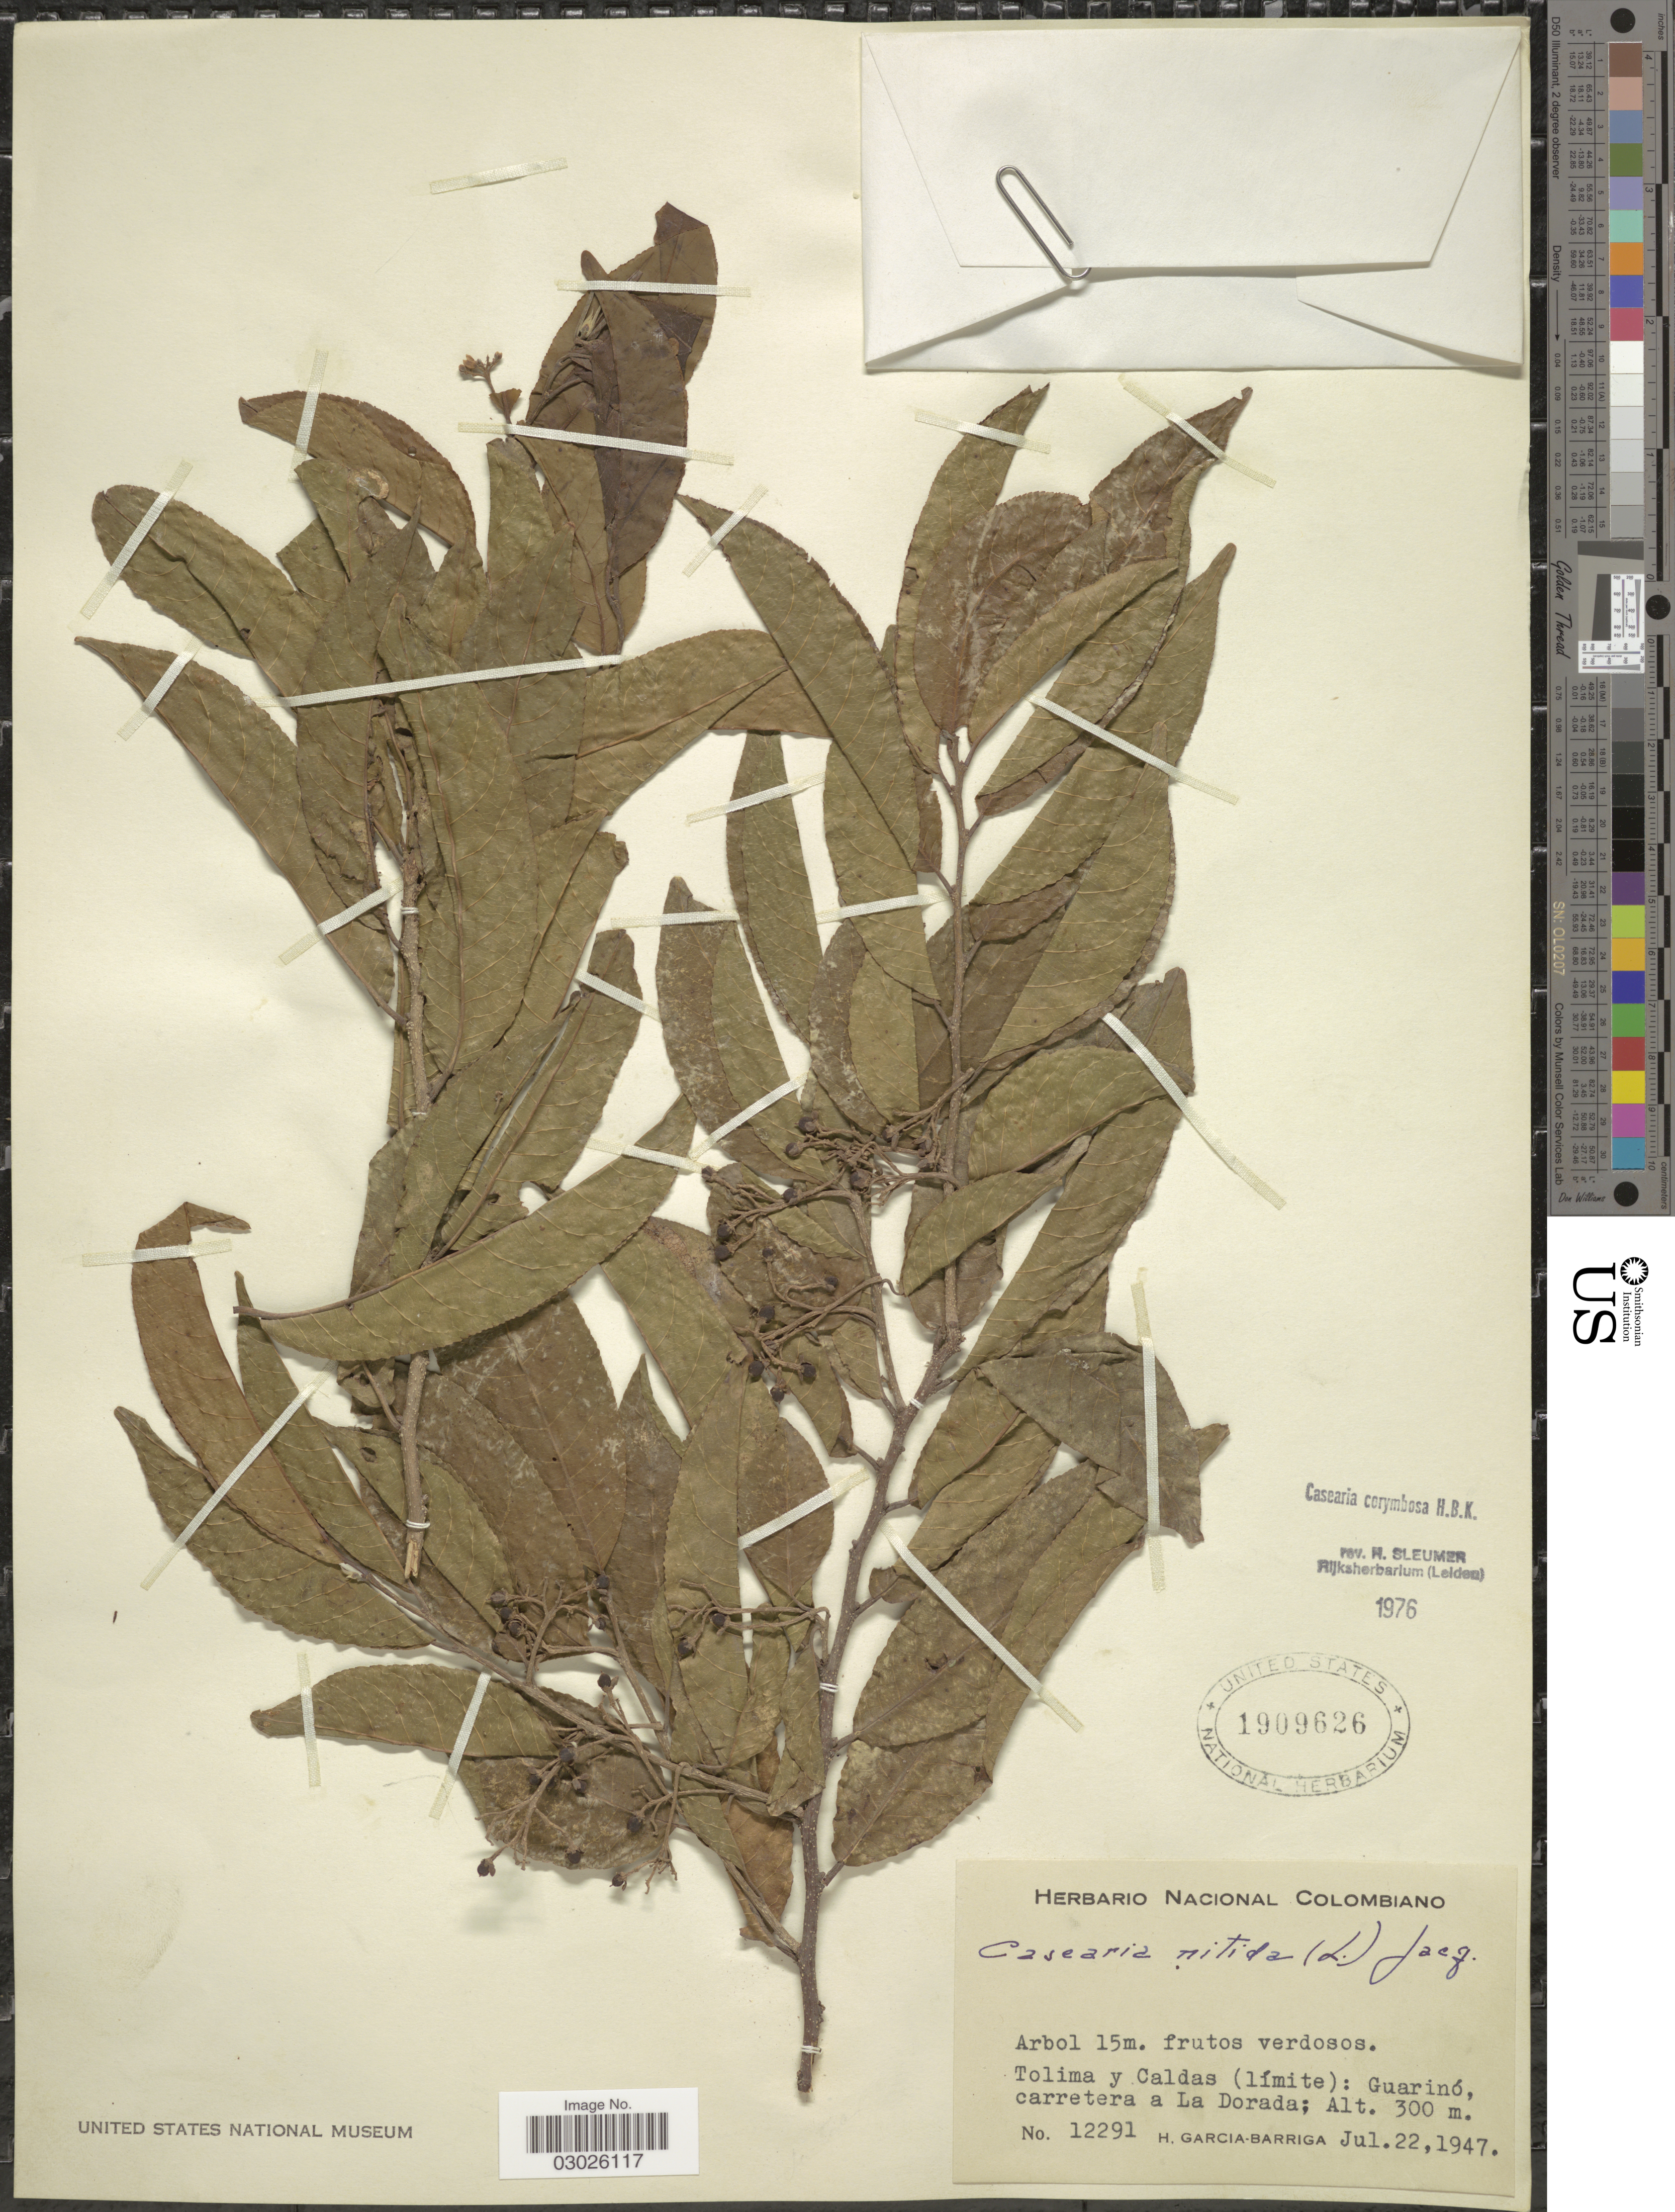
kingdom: Plantae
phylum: Tracheophyta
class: Magnoliopsida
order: Malpighiales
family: Salicaceae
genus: Casearia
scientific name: Casearia corymbosa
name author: Kunth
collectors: H. García Barriga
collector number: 12291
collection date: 1947-07-22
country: Colombia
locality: Tolima & Caldas (límite): Guarinó, carretera a La Dorada.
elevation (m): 300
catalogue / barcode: US 1909626